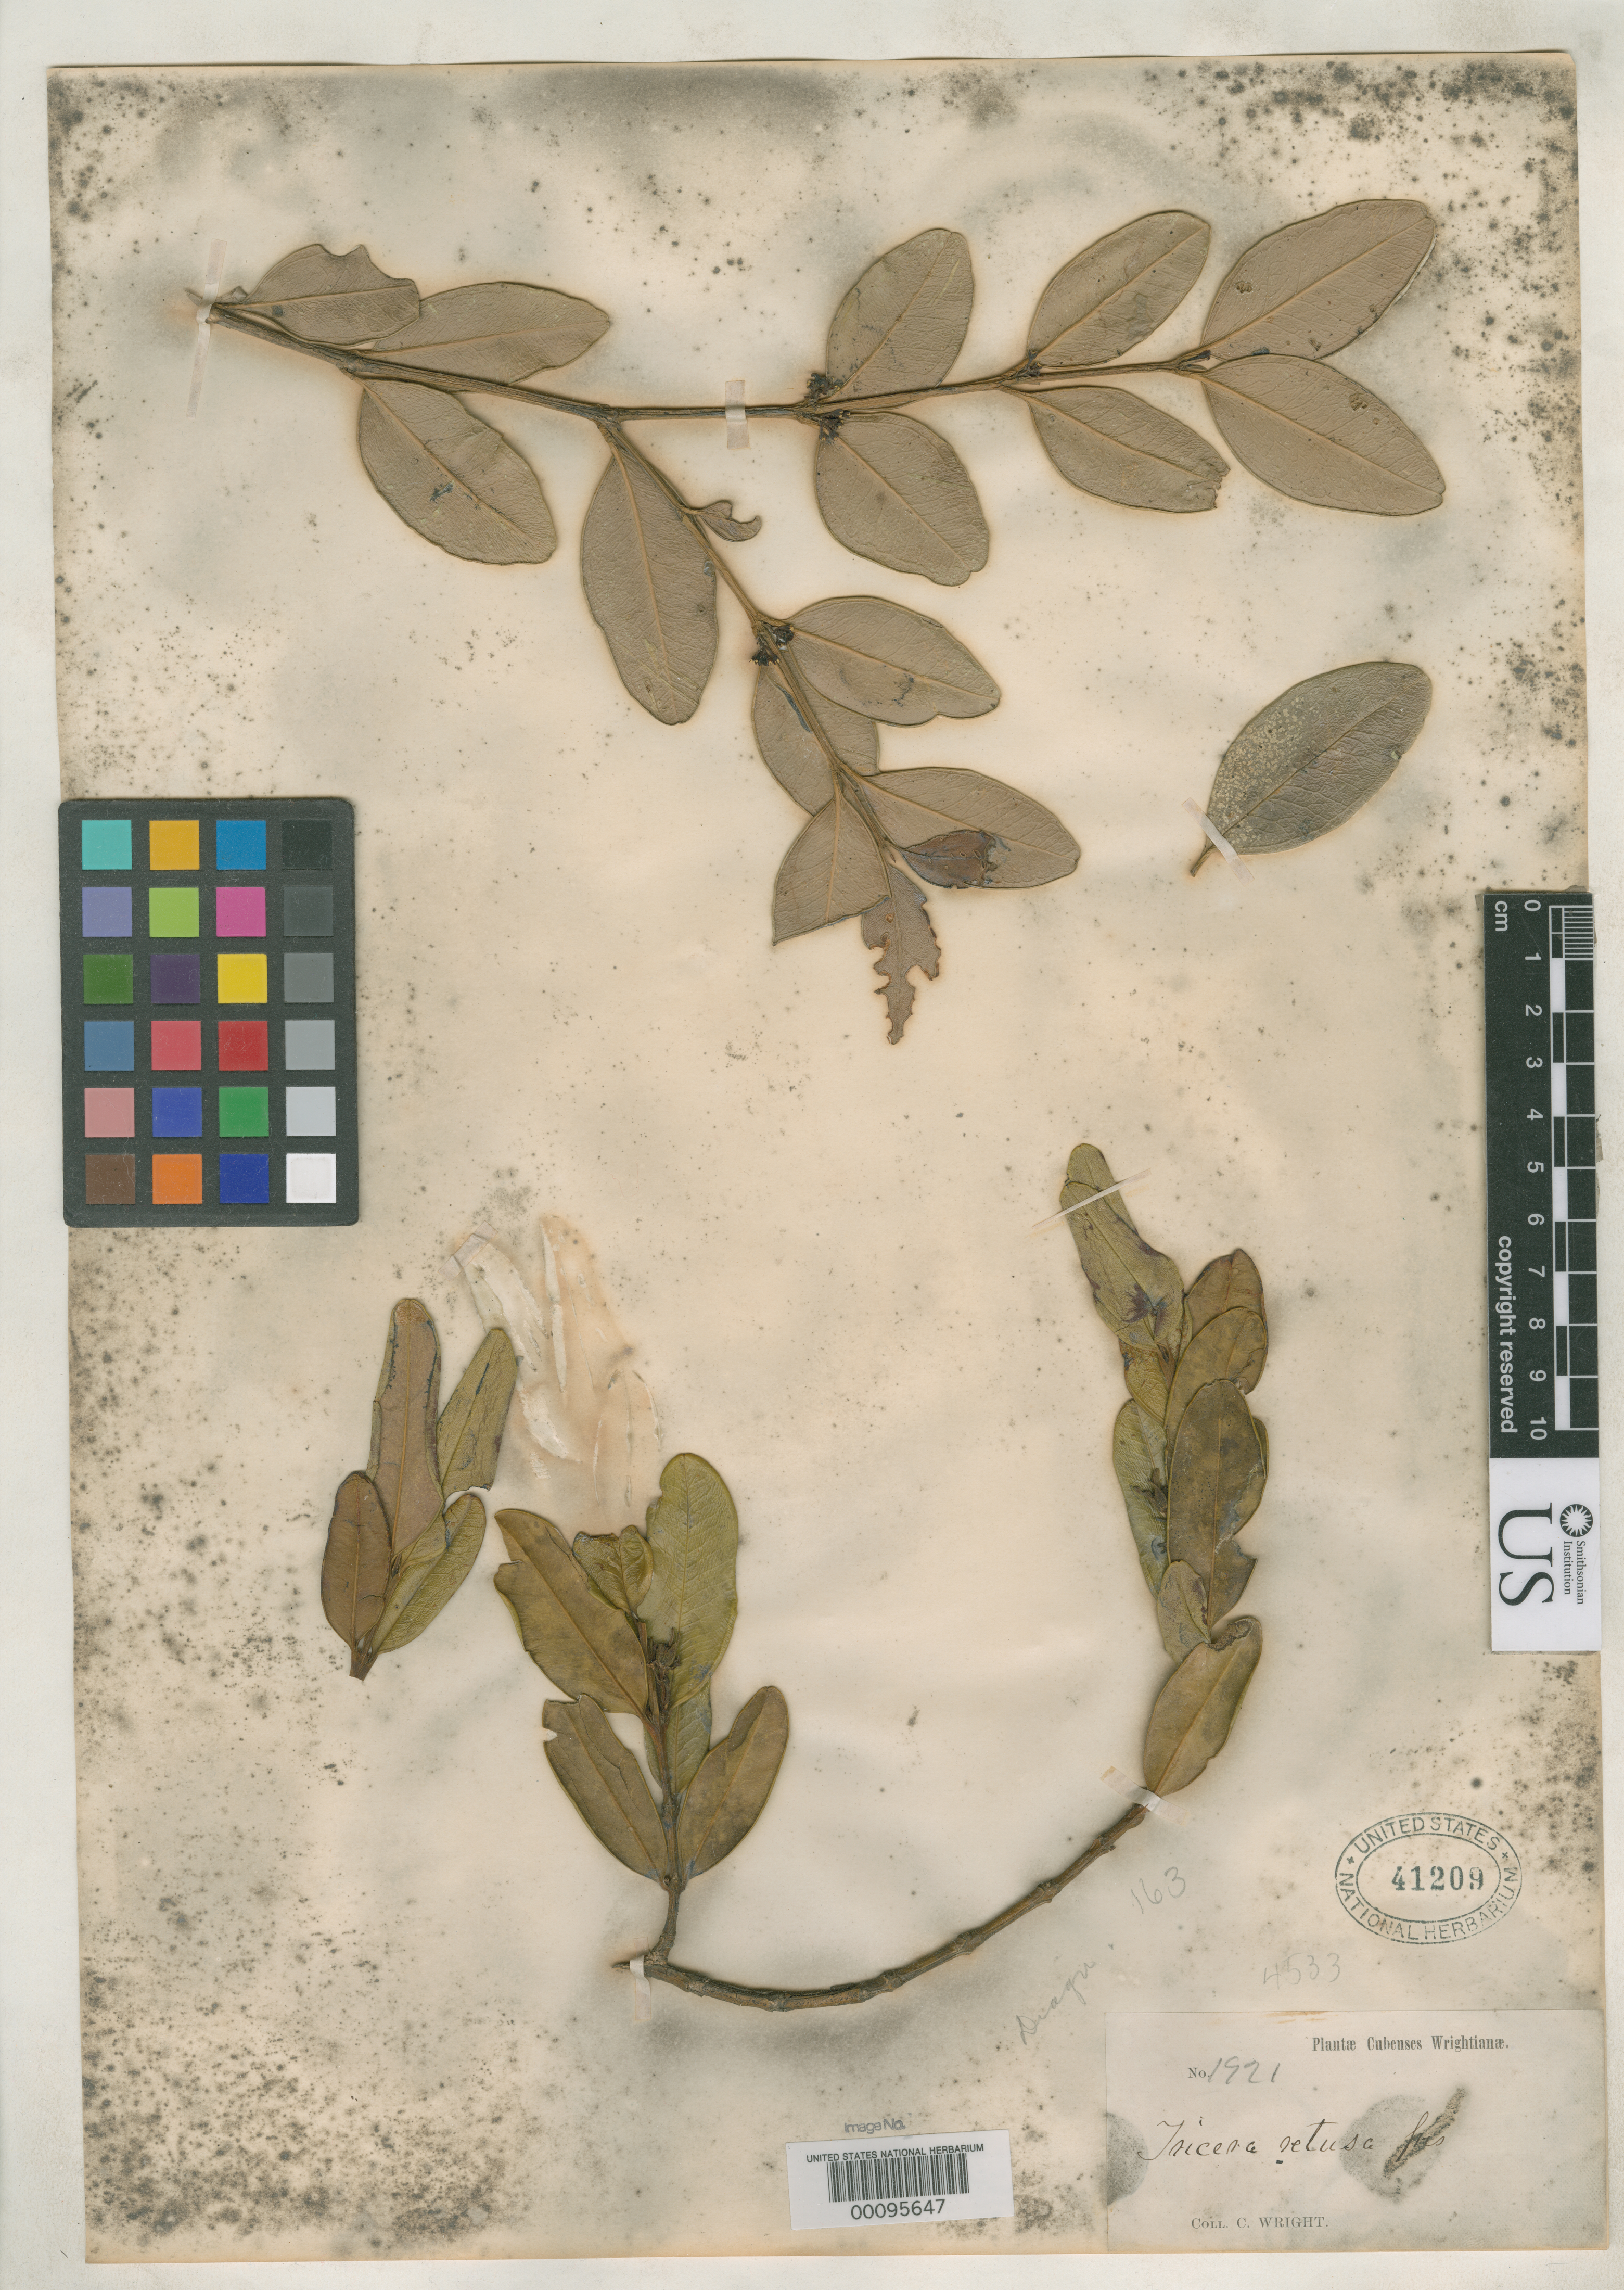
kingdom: Plantae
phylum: Tracheophyta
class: Magnoliopsida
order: Buxales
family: Buxaceae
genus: Tricera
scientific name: Tricera retusa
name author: Griseb.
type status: Type Collection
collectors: C. Wright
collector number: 1921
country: Cuba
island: Greater Antilles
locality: "Monteverde".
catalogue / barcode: US 41209